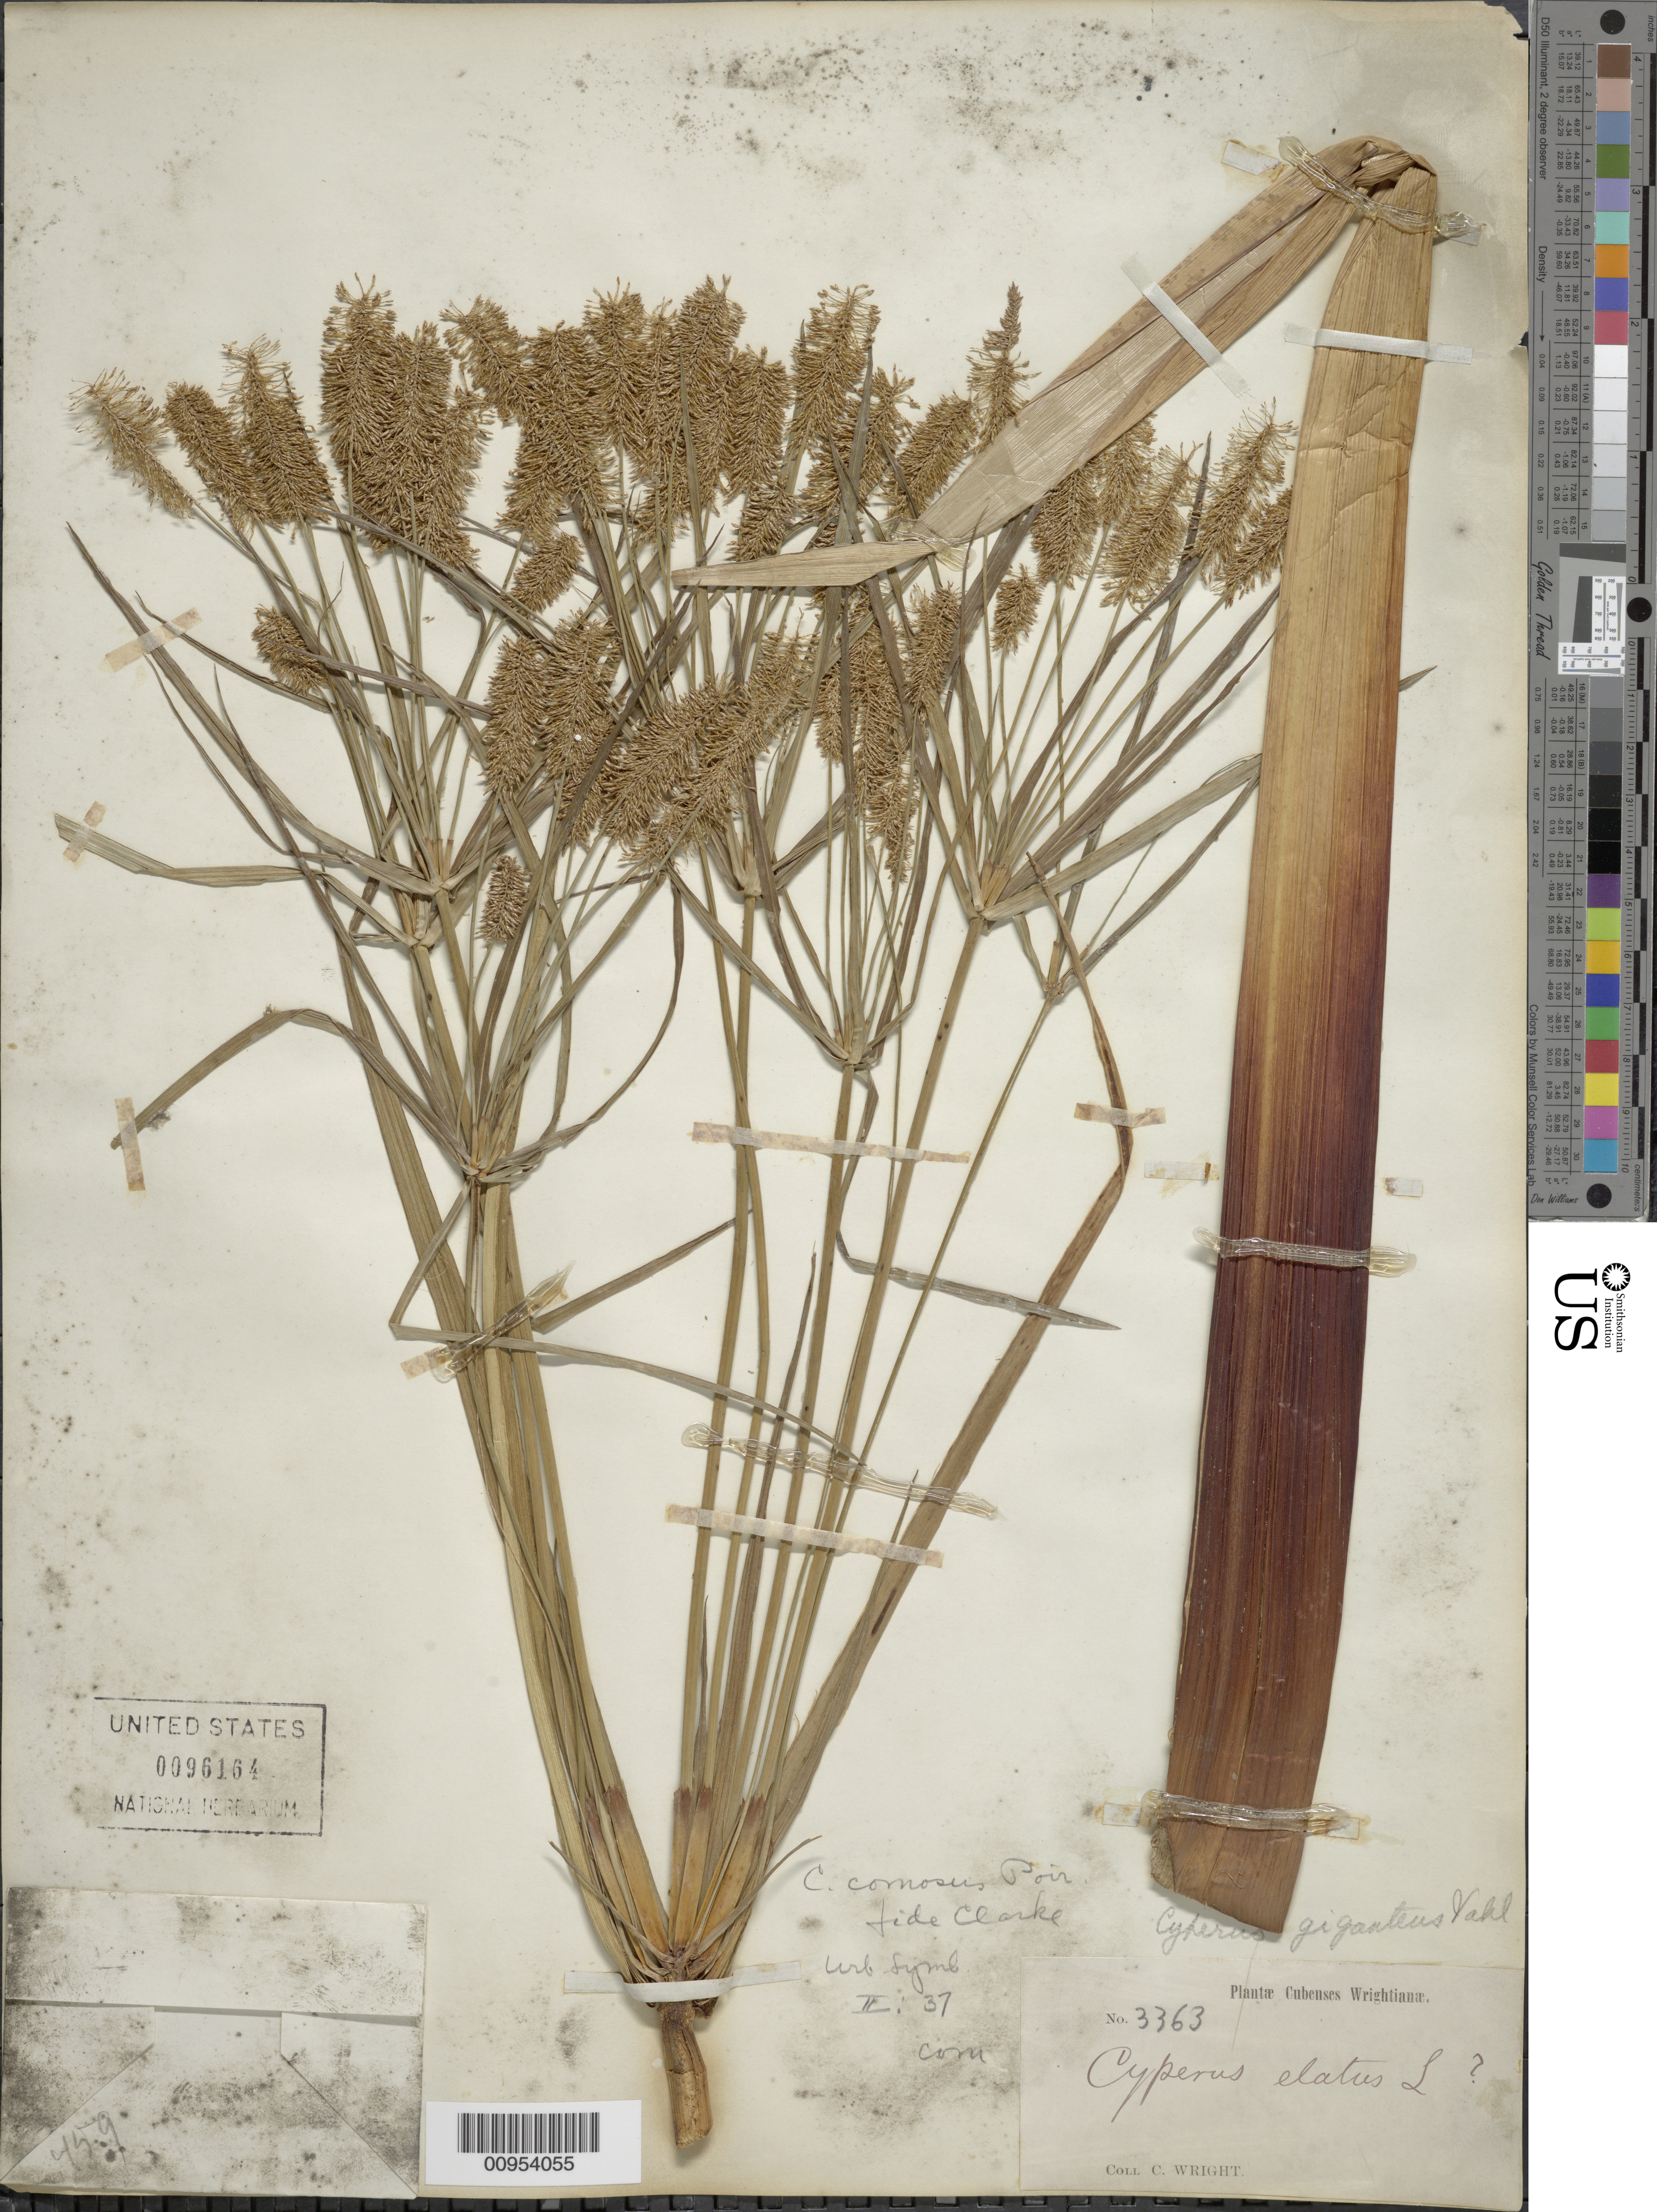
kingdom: Plantae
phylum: Tracheophyta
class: Liliopsida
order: Poales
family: Cyperaceae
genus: Cyperus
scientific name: Cyperus affinis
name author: Roem. & Schult.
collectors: C. Wright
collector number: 3363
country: Cuba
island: Cuba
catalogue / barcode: US 96164